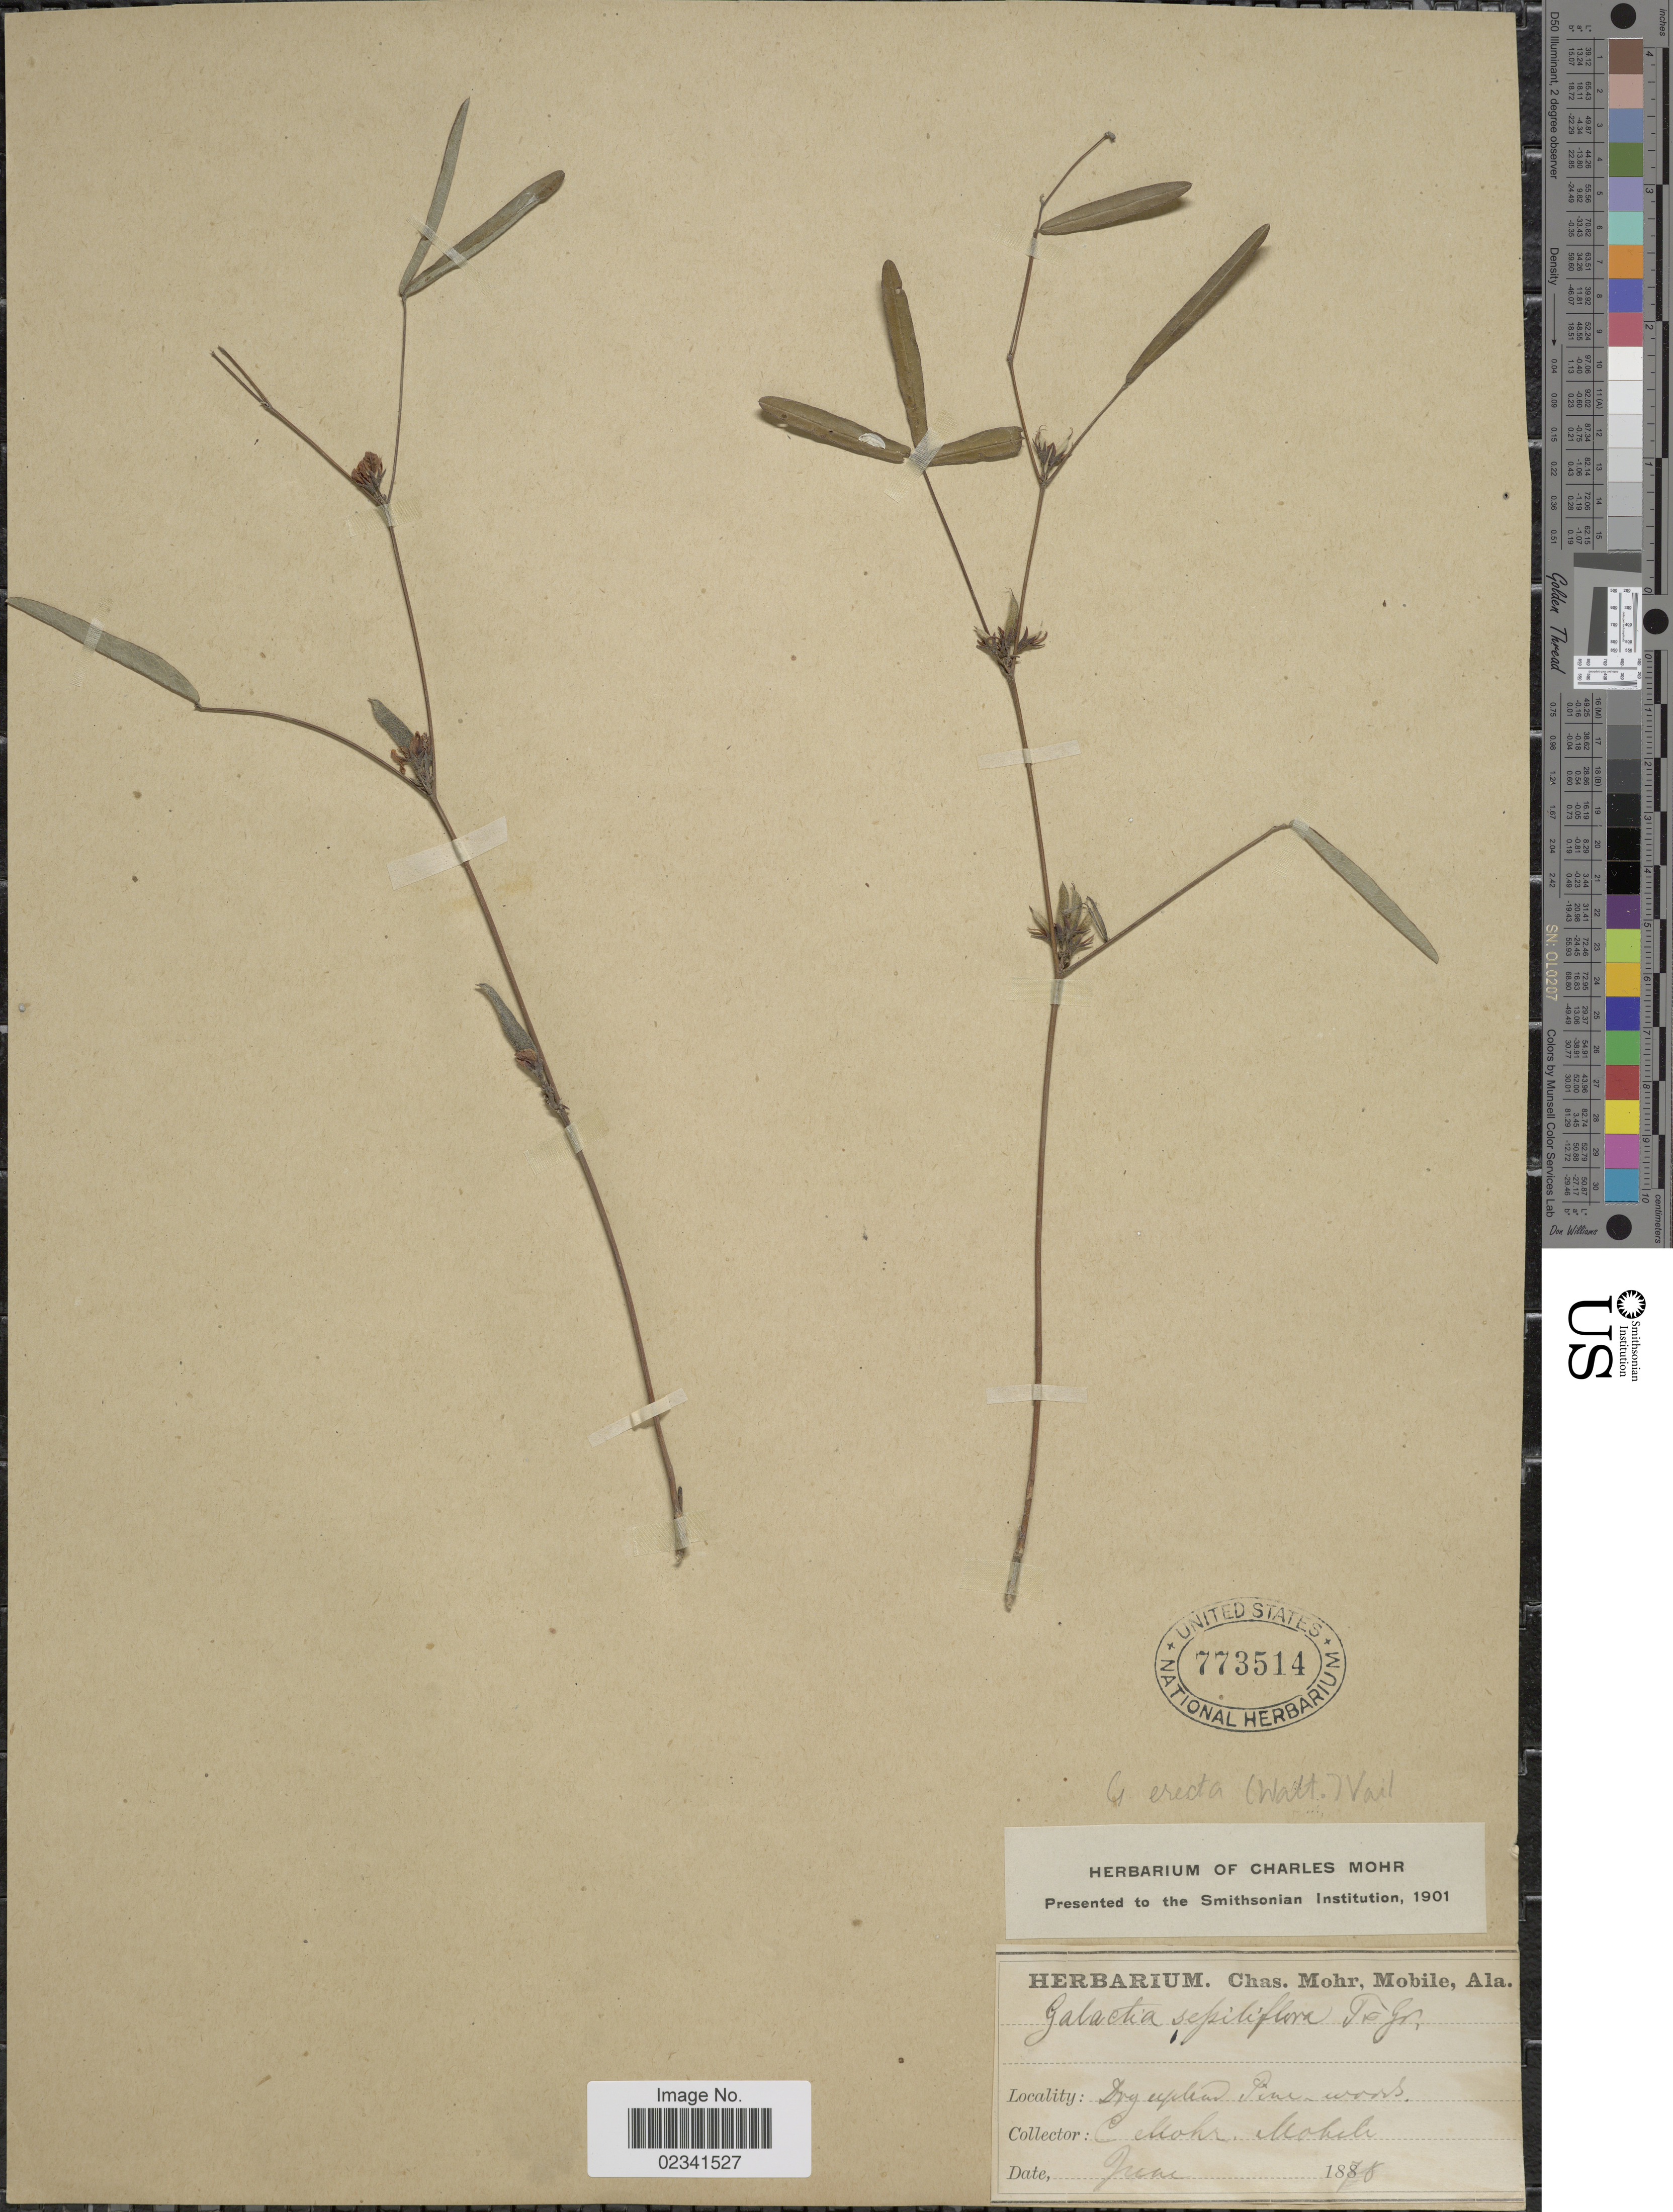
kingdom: Plantae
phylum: Tracheophyta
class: Magnoliopsida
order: Fabales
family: Fabaceae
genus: Galactia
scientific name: Galactia erecta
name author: (Walter) Vail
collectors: Mohr, C. T. (herbarium)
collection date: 1878-06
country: United States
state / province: Alabama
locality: Mobile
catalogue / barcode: US 773514